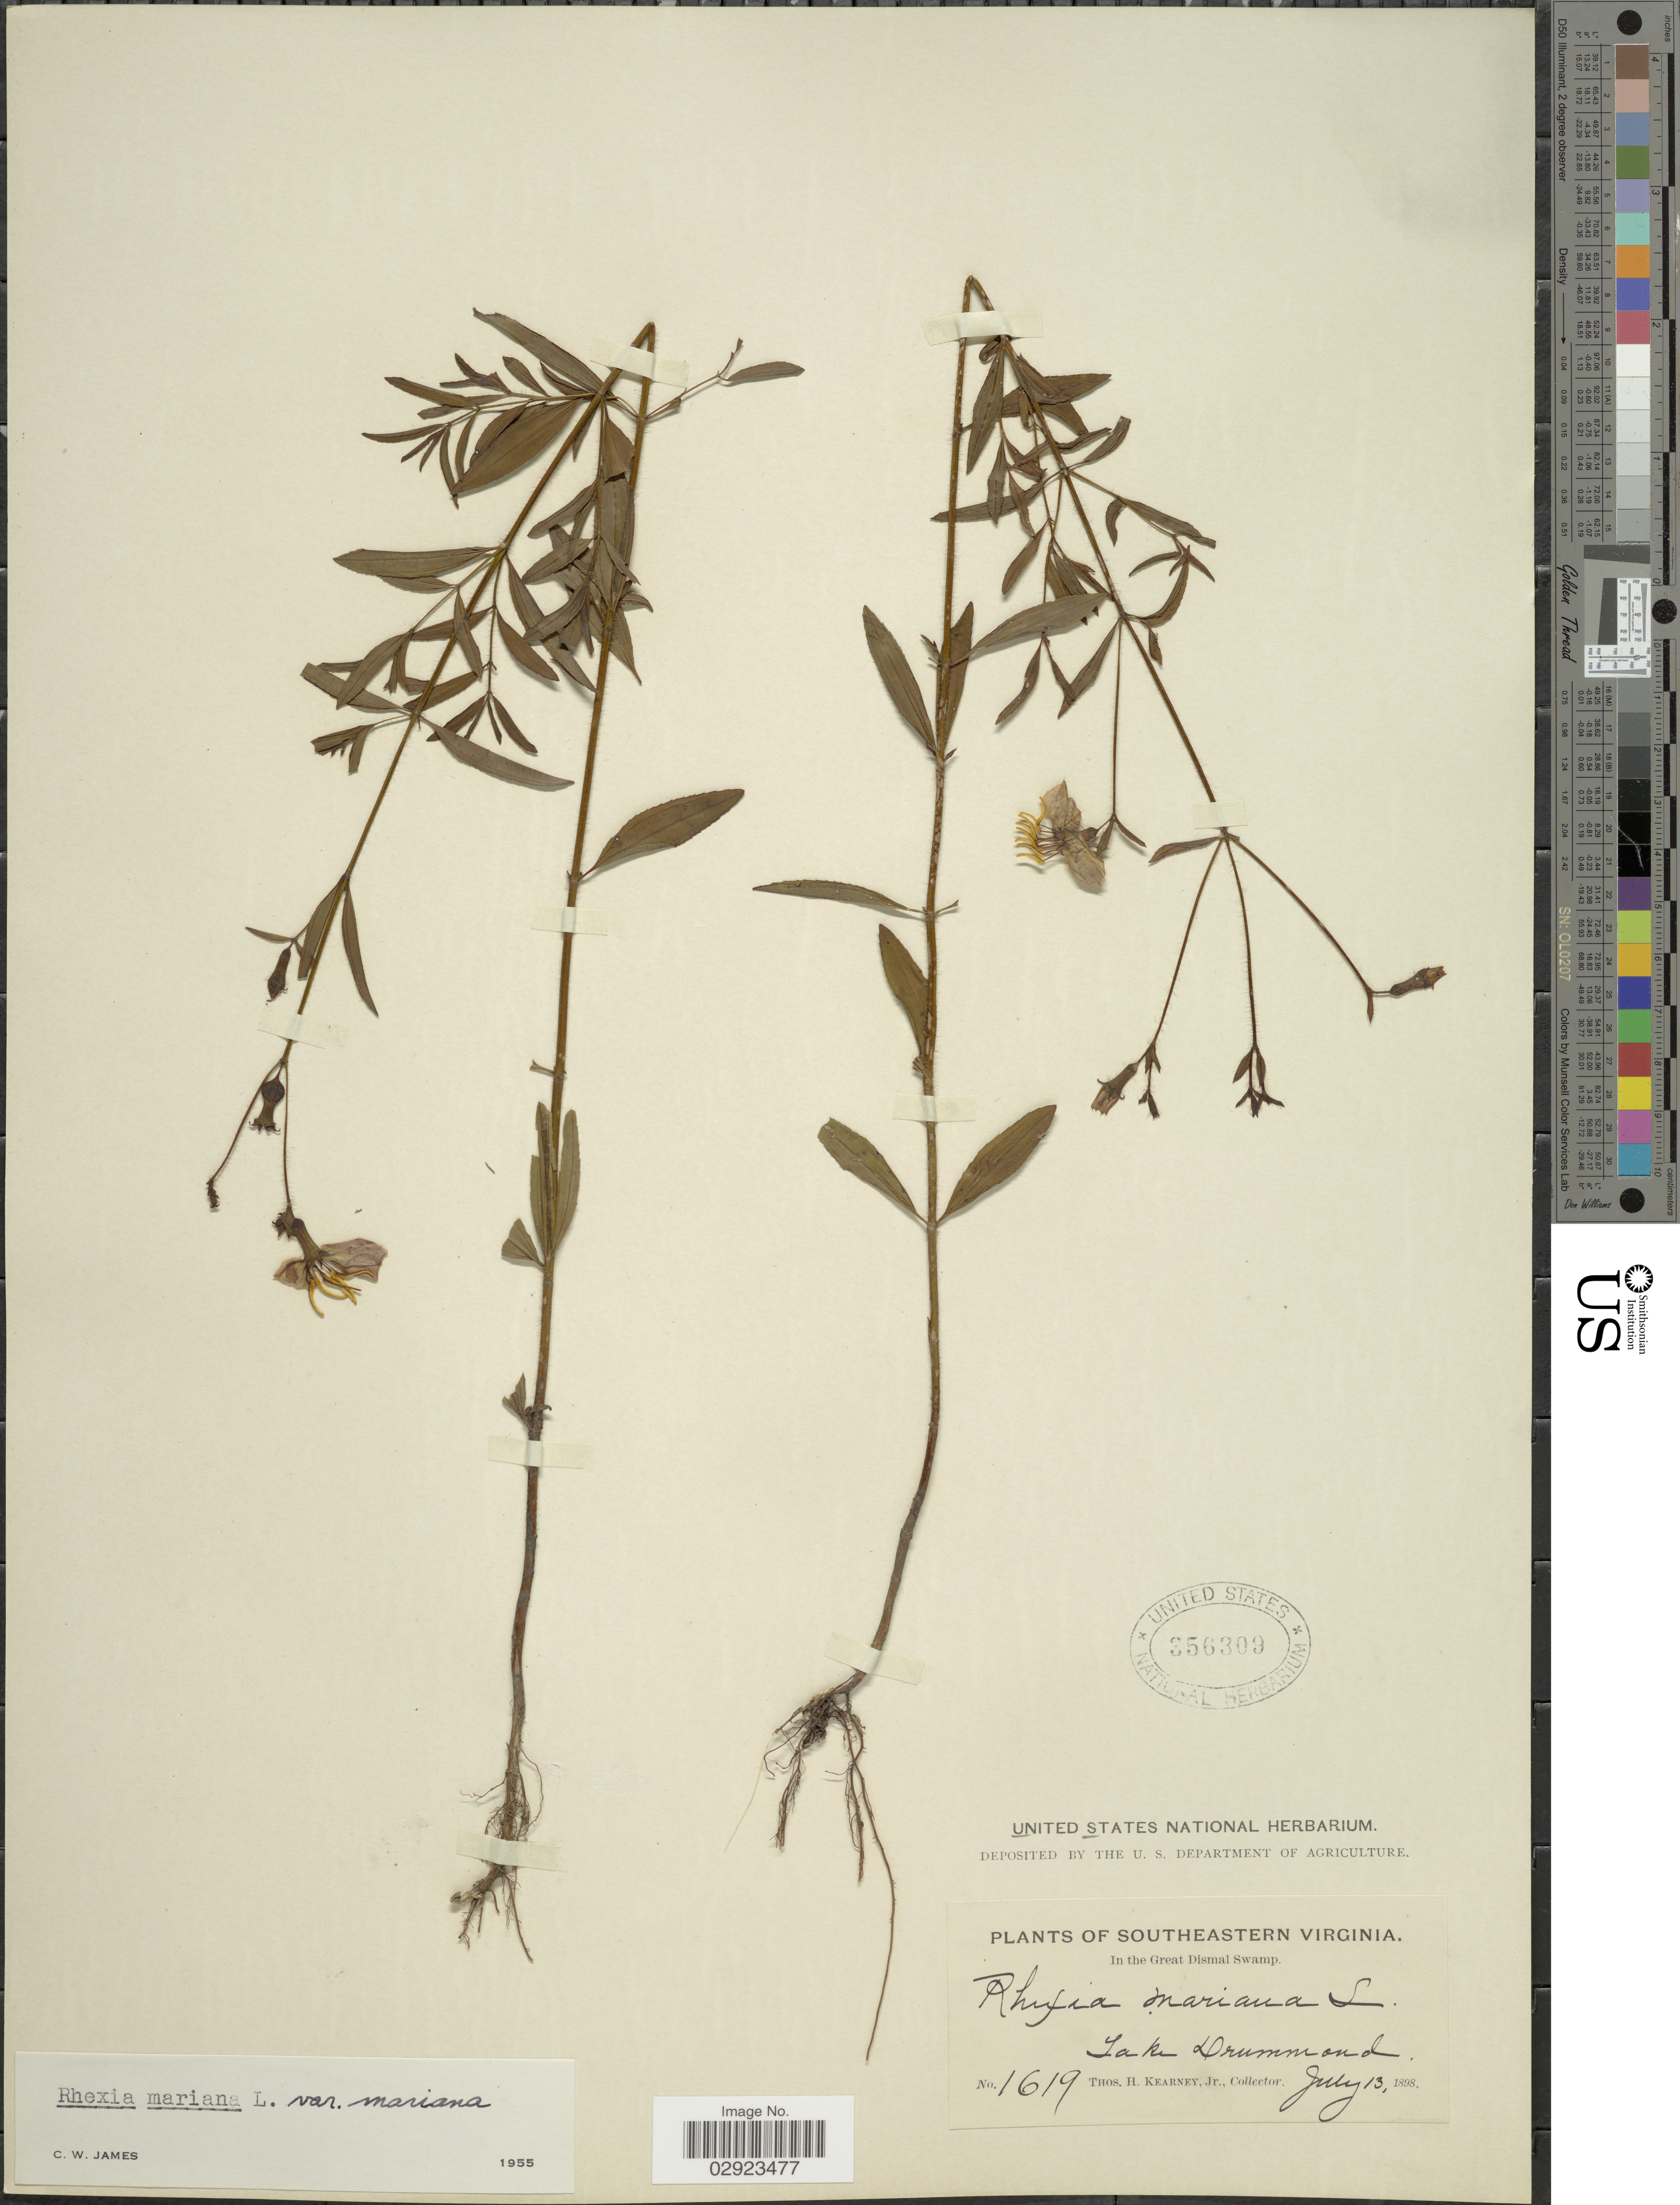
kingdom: Plantae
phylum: Tracheophyta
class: Magnoliopsida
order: Myrtales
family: Melastomataceae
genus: Rhexia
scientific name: Rhexia mariana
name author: L.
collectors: T. H. Kearney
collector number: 1619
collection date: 1898-07-13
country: United States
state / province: Virginia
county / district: City of Chesapeake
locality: Southeastern Virginia. In the Great Dismal Swamp. Lake Drummond.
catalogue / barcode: US 356309